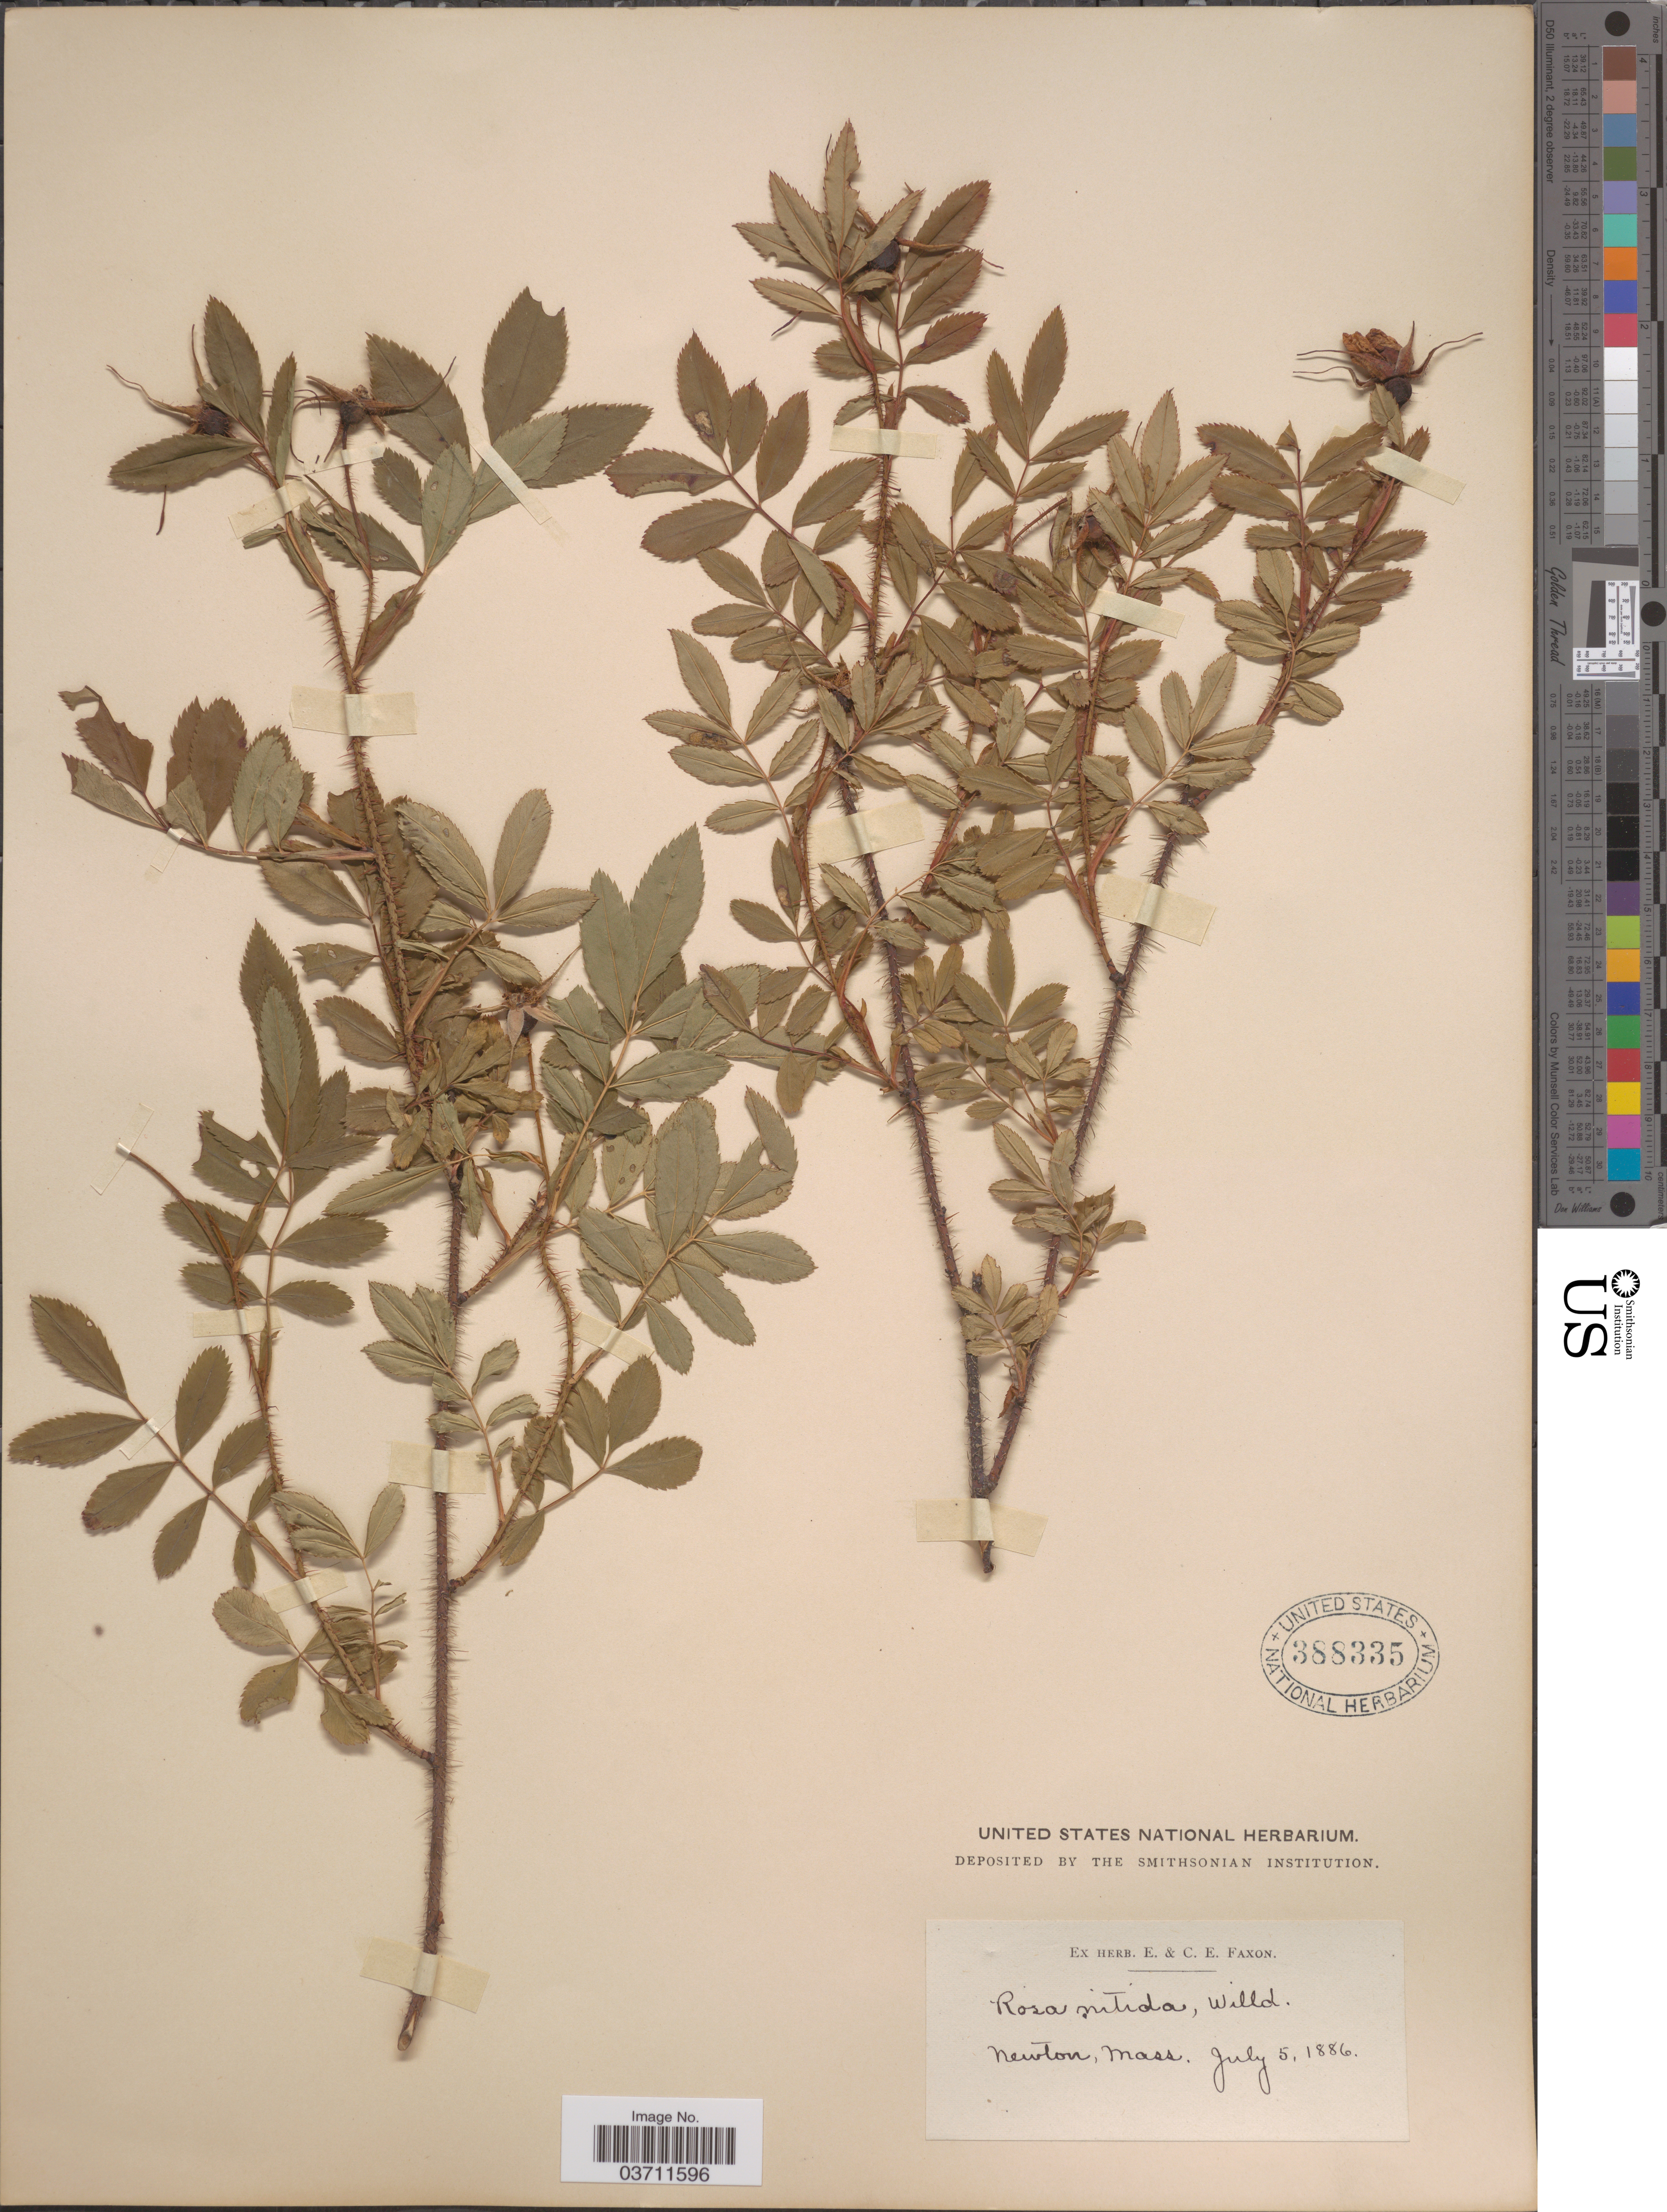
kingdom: Plantae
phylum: Tracheophyta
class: Magnoliopsida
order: Rosales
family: Rosaceae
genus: Rosa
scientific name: Rosa nitida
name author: Willd.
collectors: ex herb. E. & C.E. Faxon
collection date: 1886-07-05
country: United States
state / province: Massachusetts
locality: Newton.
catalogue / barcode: US 388335